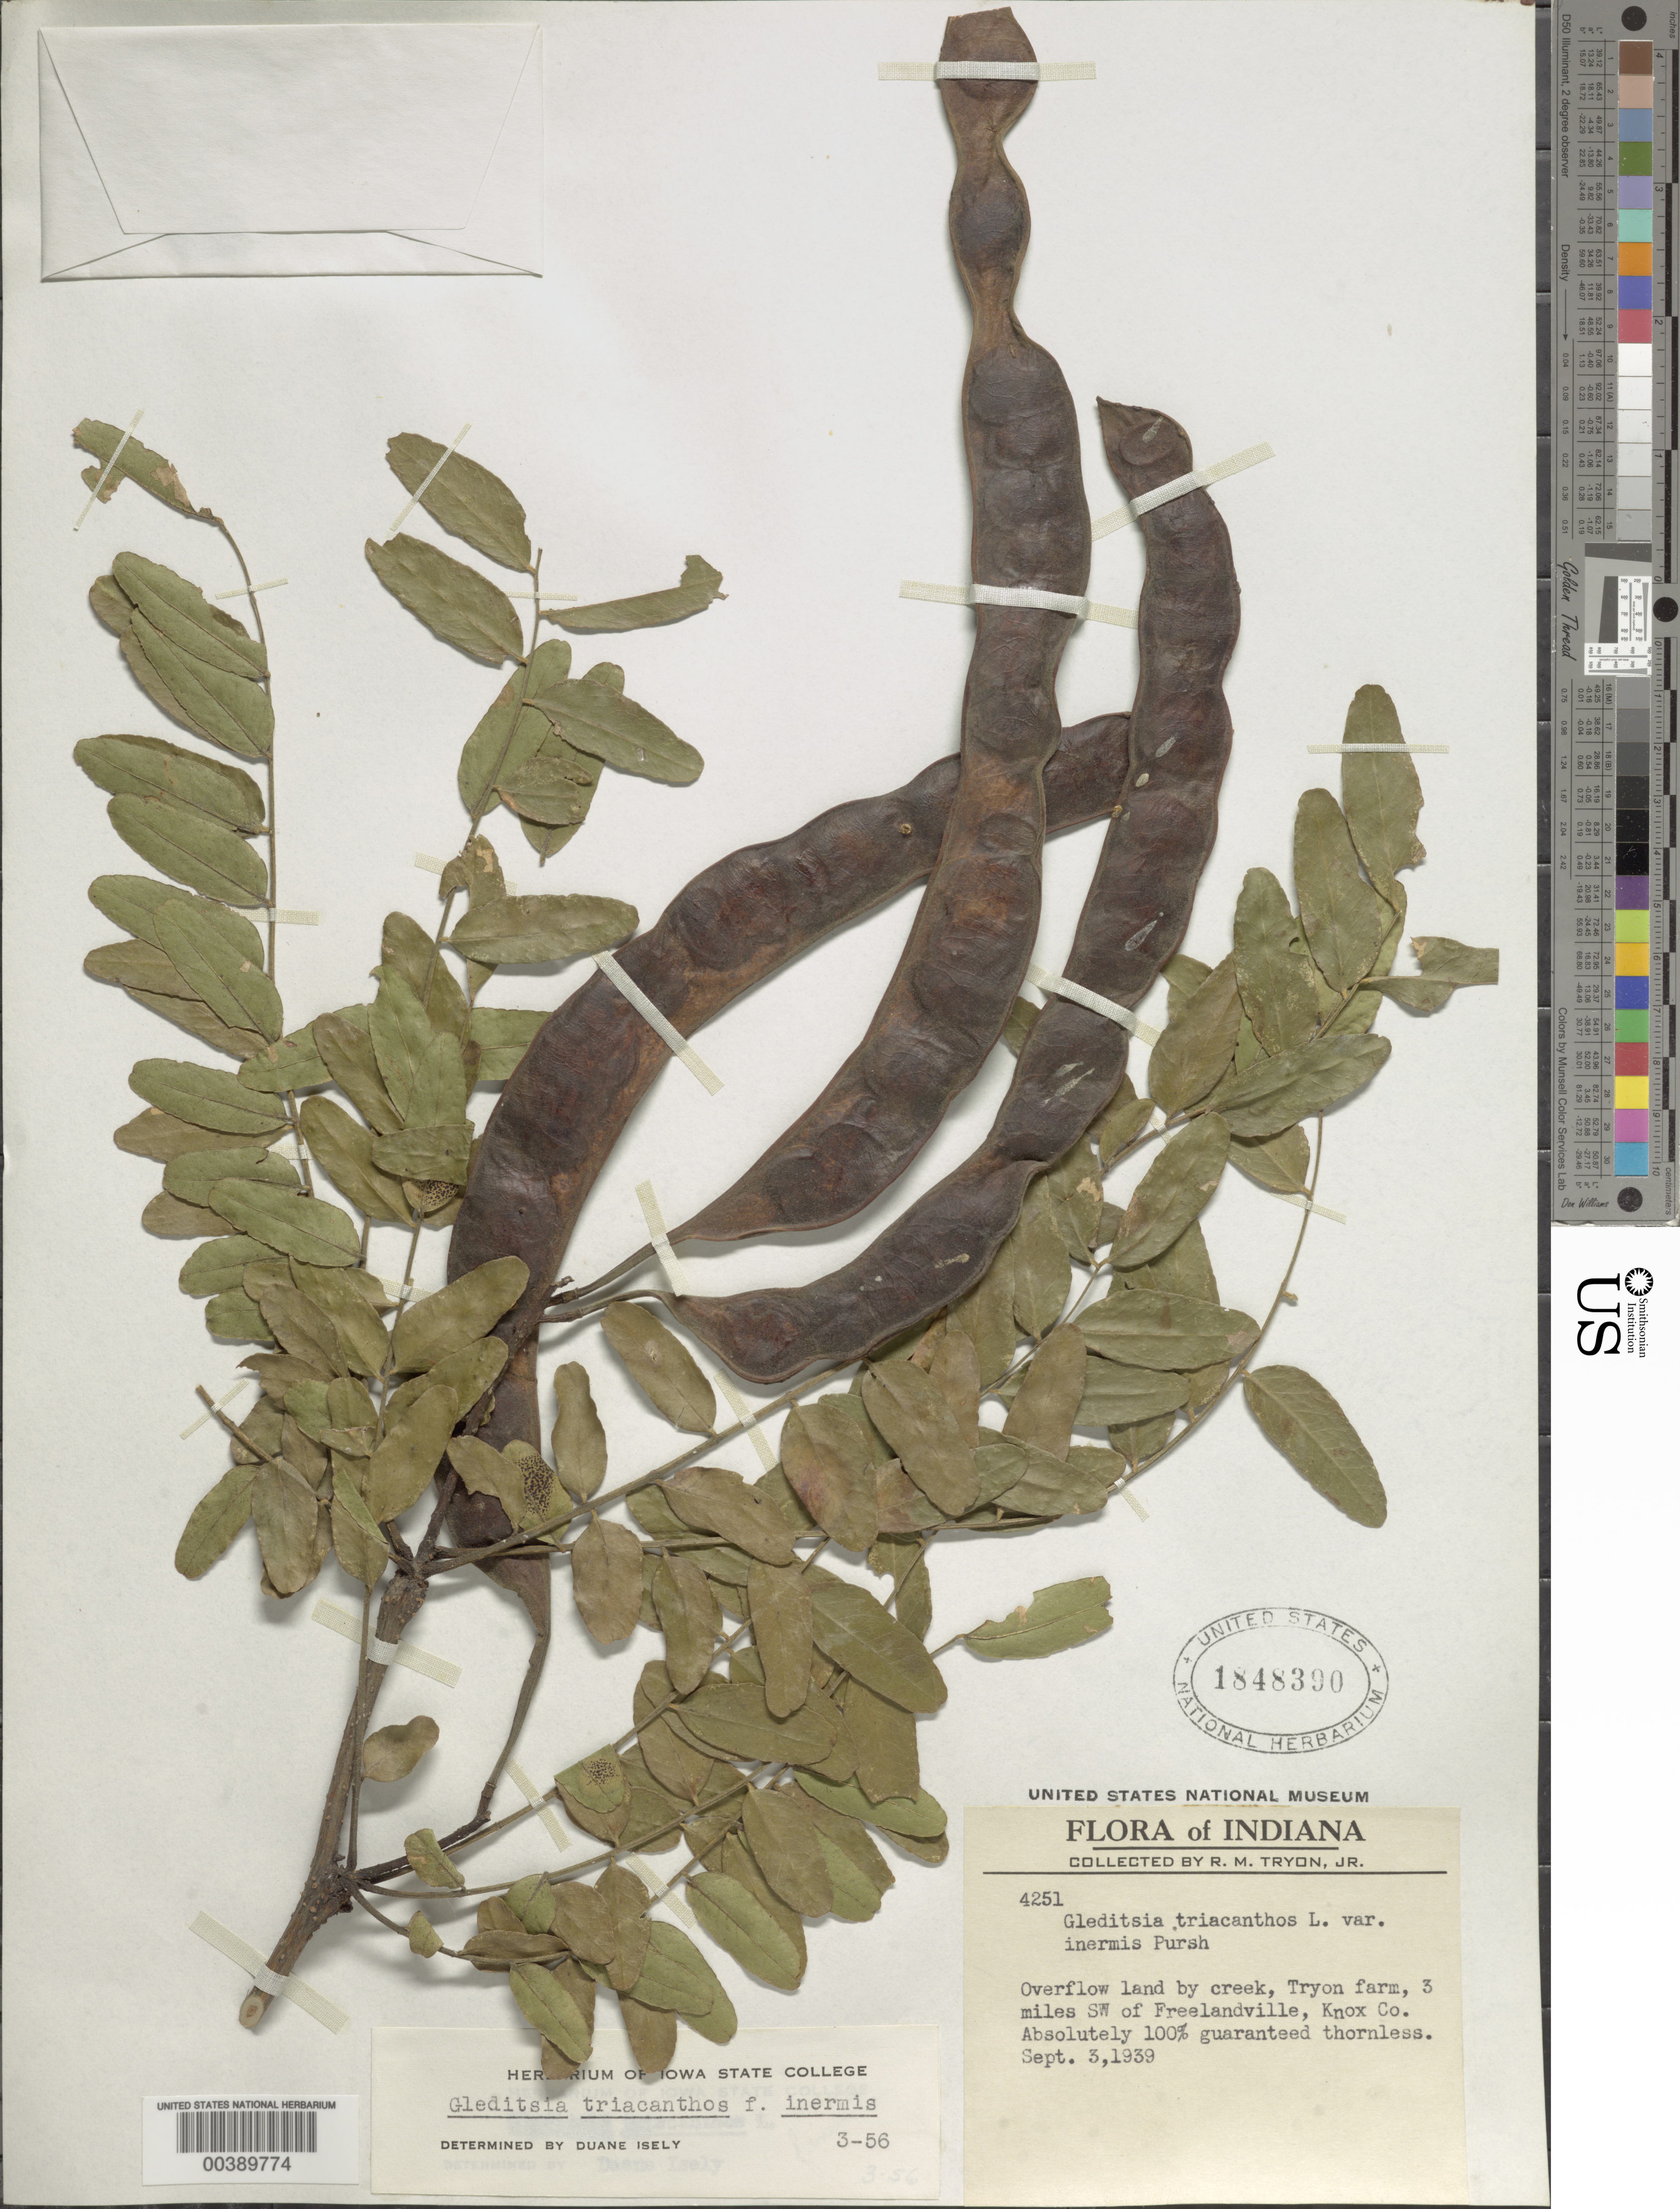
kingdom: Plantae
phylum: Tracheophyta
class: Magnoliopsida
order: Fabales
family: Fabaceae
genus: Gleditsia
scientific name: Gleditsia triacanthos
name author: L.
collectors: R. M. Tryon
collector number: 4251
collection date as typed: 03 Sep 1939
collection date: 1939-09-03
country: United States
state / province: Indiana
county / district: Knox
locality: Tryon farm, 3 mi sw of freelandville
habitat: Overflow land by creek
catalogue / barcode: US 1848390